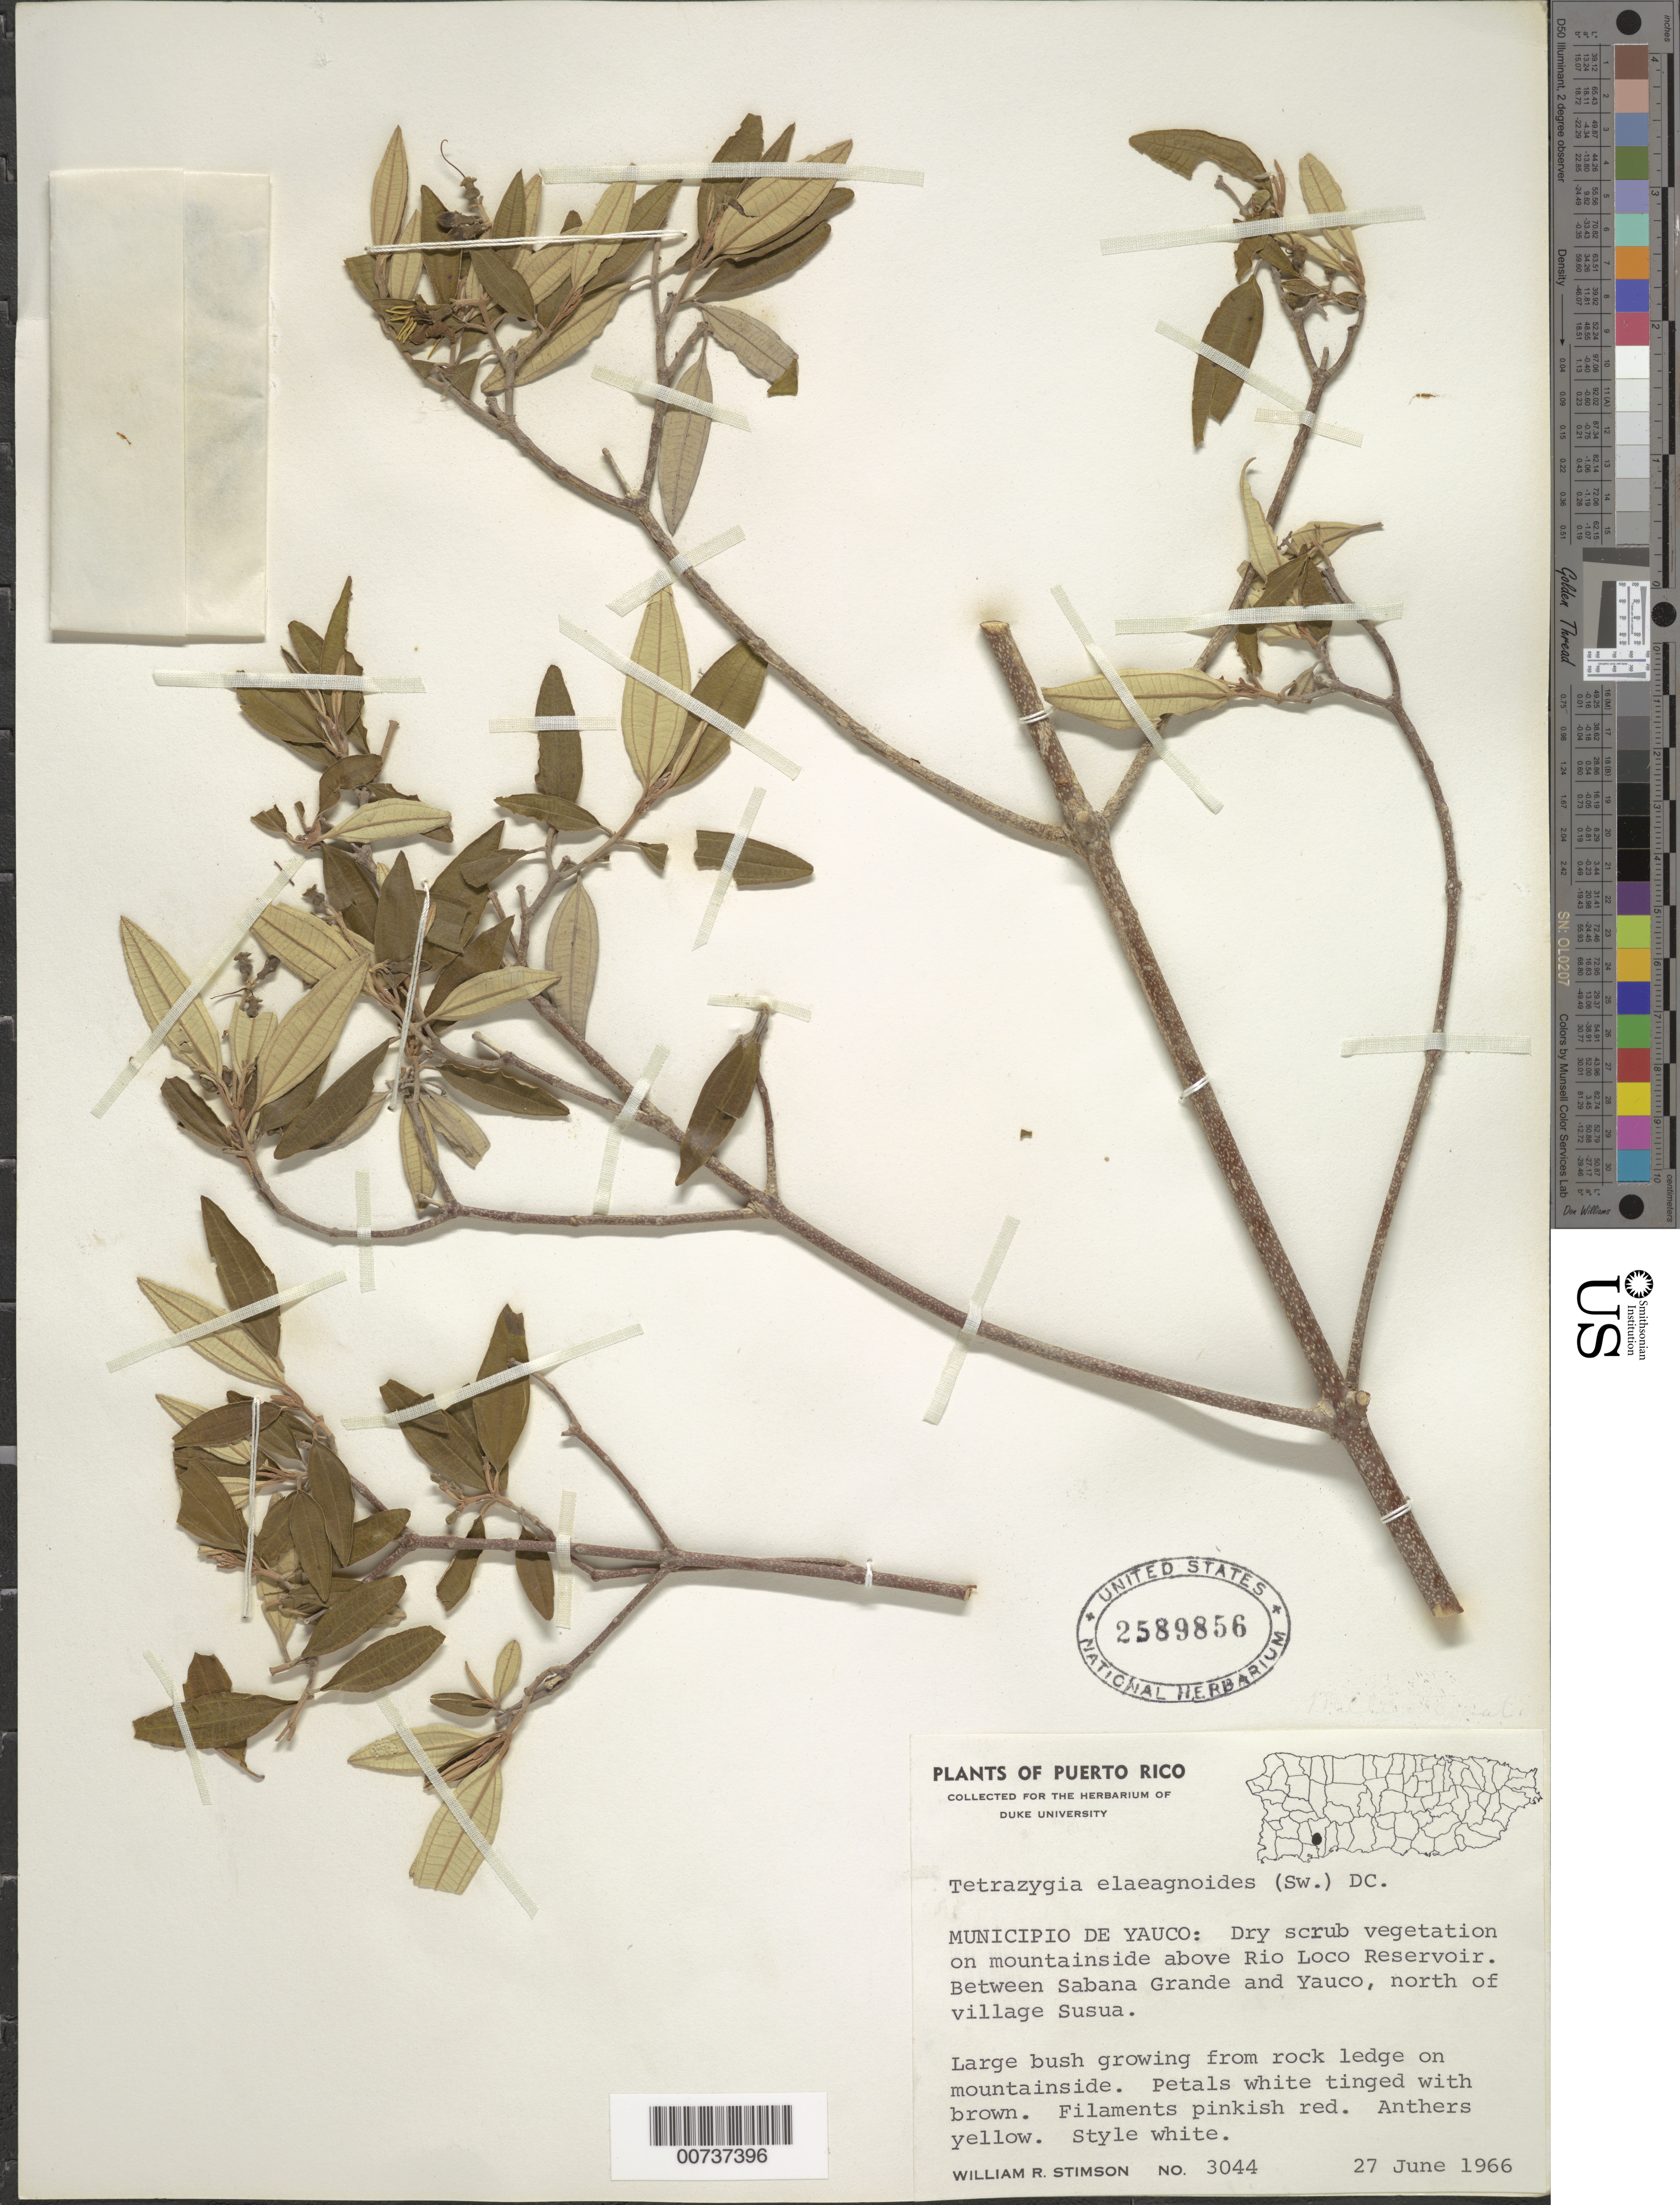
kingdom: Plantae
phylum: Tracheophyta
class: Magnoliopsida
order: Myrtales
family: Melastomataceae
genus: Miconia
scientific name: Miconia elaeagnoides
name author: (Sw.) Griseb.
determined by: Judd, Walter S.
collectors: W. R. Stimson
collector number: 3044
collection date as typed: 27 Jun 1966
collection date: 1966-06-27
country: Puerto Rico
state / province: Yauco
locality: Mun. Yauco: Above Río Loco Reservoir. Between Sabana and Yauco, north of Village Susúa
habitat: Dry scrub vegetation on mountainside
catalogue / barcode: US 2589856